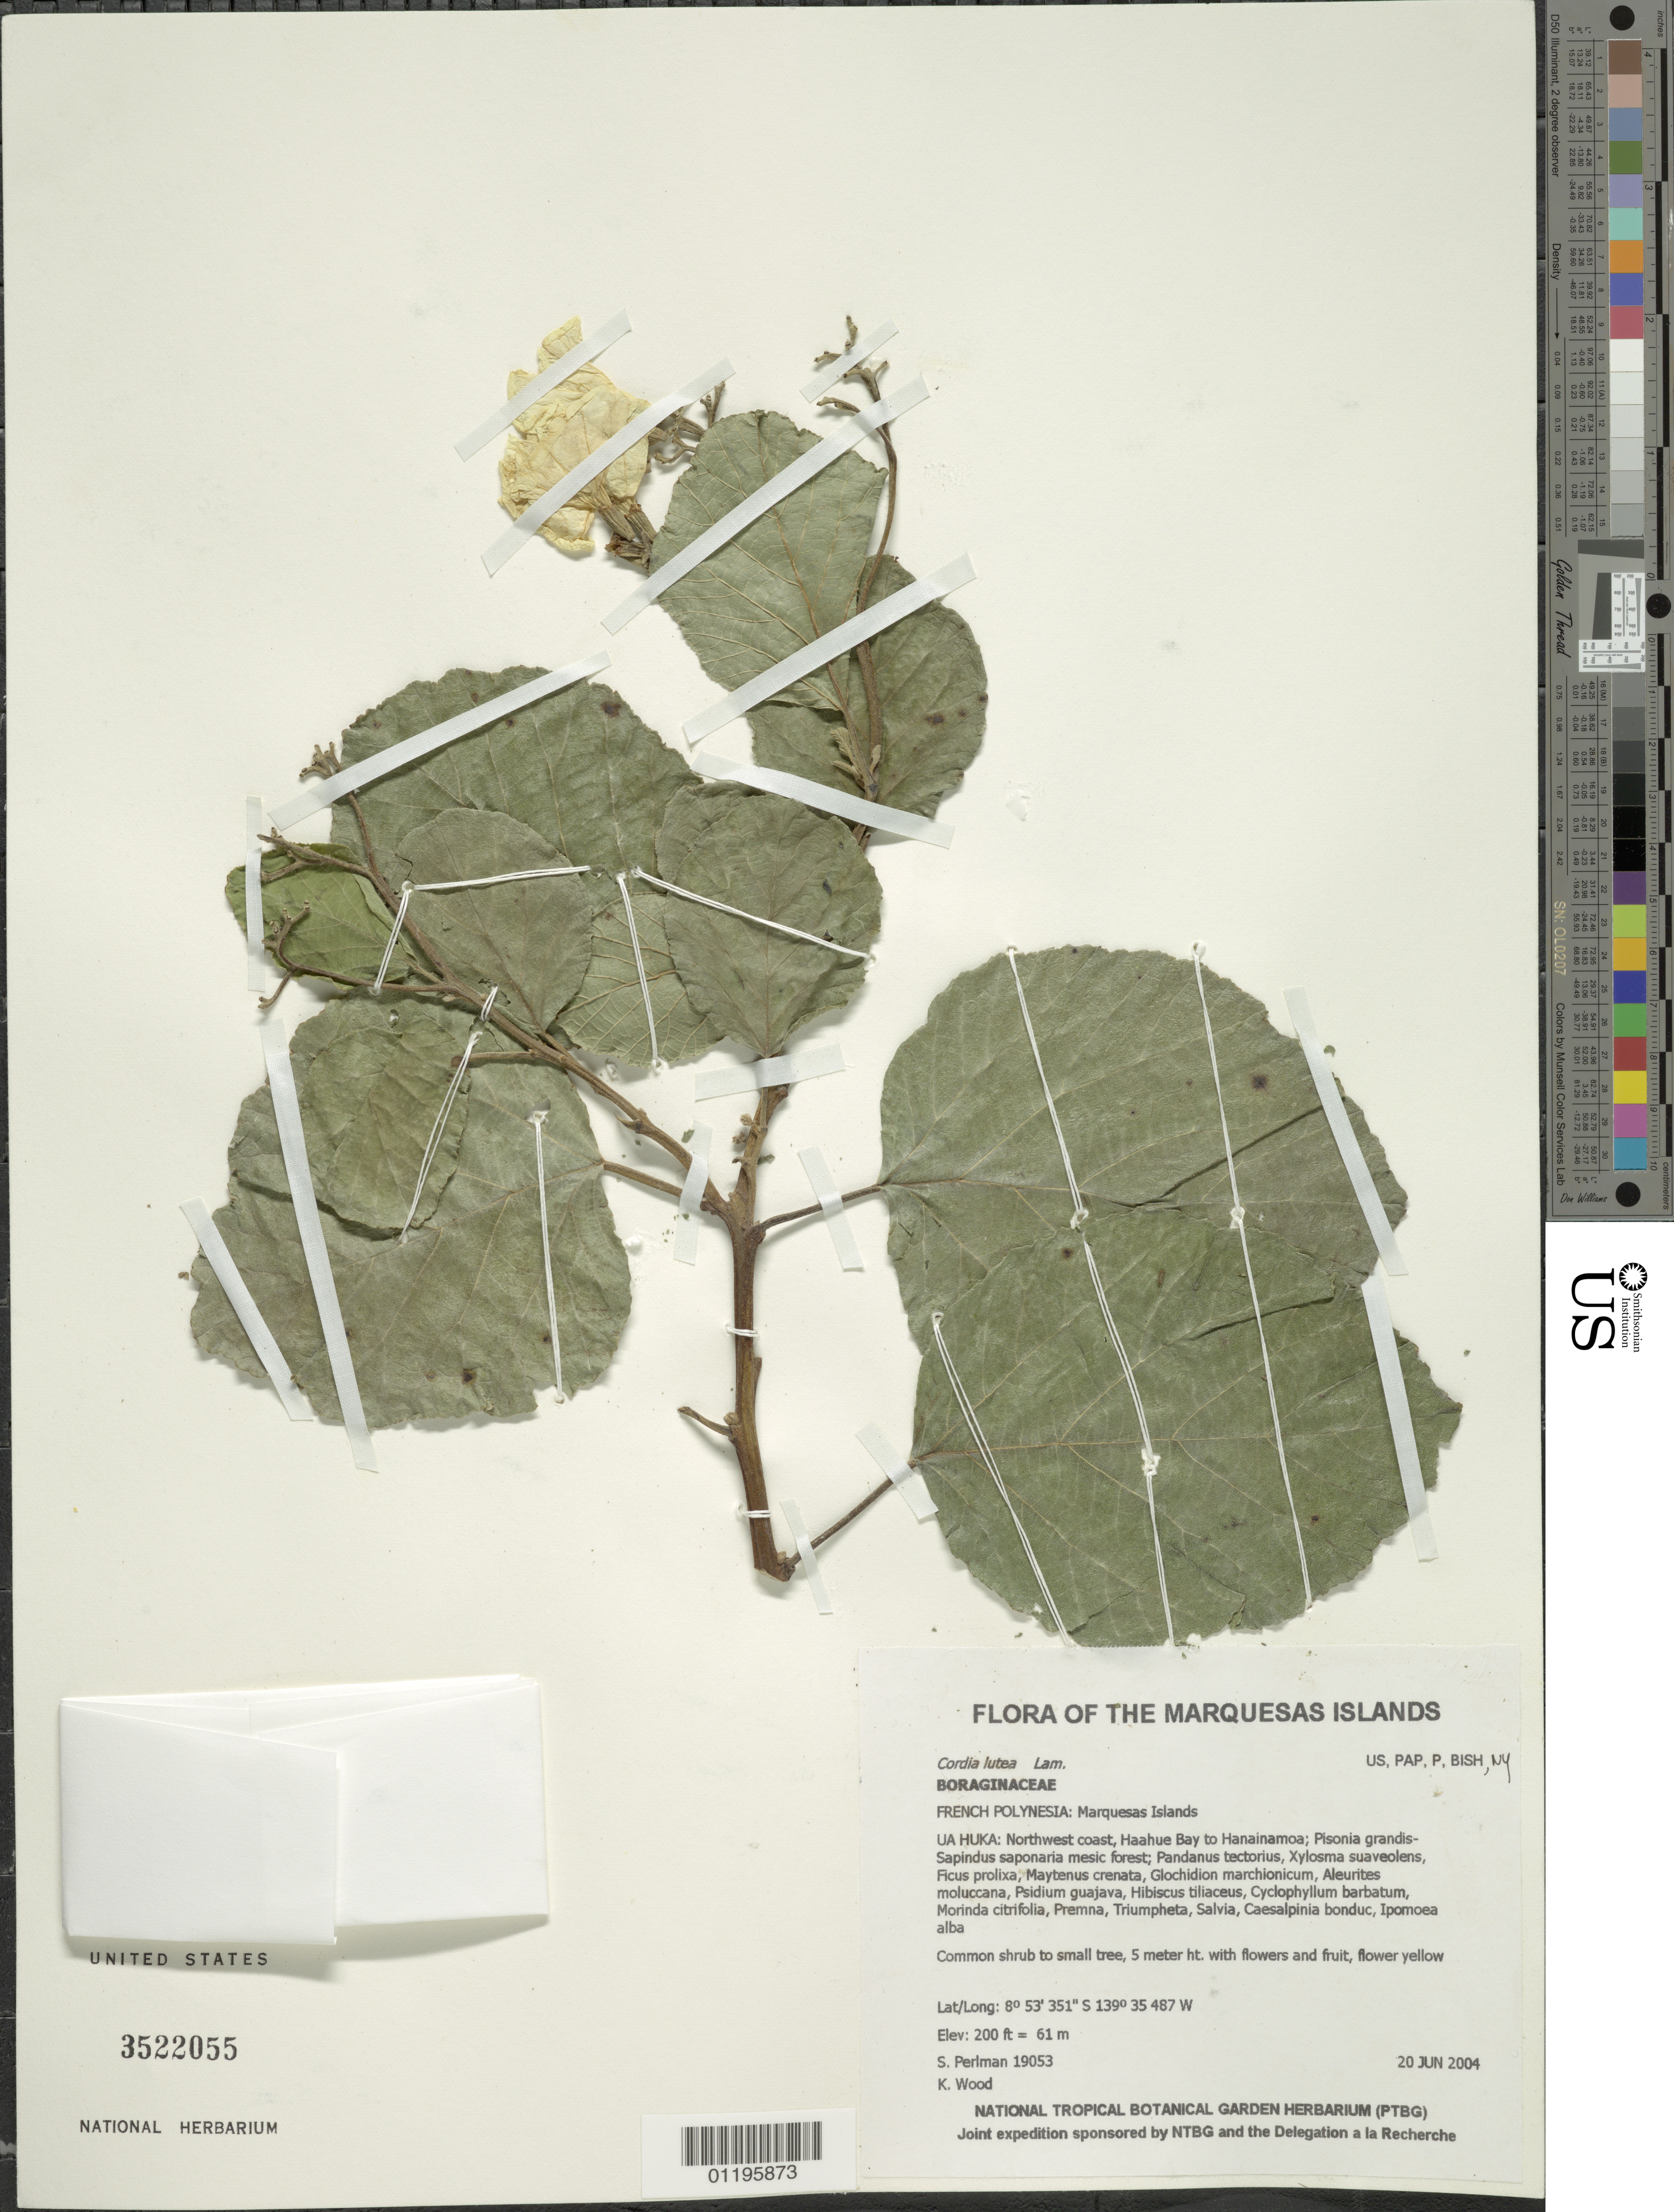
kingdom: Plantae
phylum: Tracheophyta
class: Magnoliopsida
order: Boraginales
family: Cordiaceae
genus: Cordia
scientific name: Cordia lutea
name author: Lam.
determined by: Lorence, David H., (PTBG), National Tropical Botanical Garden (UNITED STATES)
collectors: S. P. Perlman & K. R. Wood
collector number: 19053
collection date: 2004-06-20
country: French Polynesia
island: Ua Huka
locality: Northwest coast, Haahue Bay to Hanainamoa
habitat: Pisonia grandis- Sapindus saponaria mesic forest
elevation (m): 61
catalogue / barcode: US 3522055